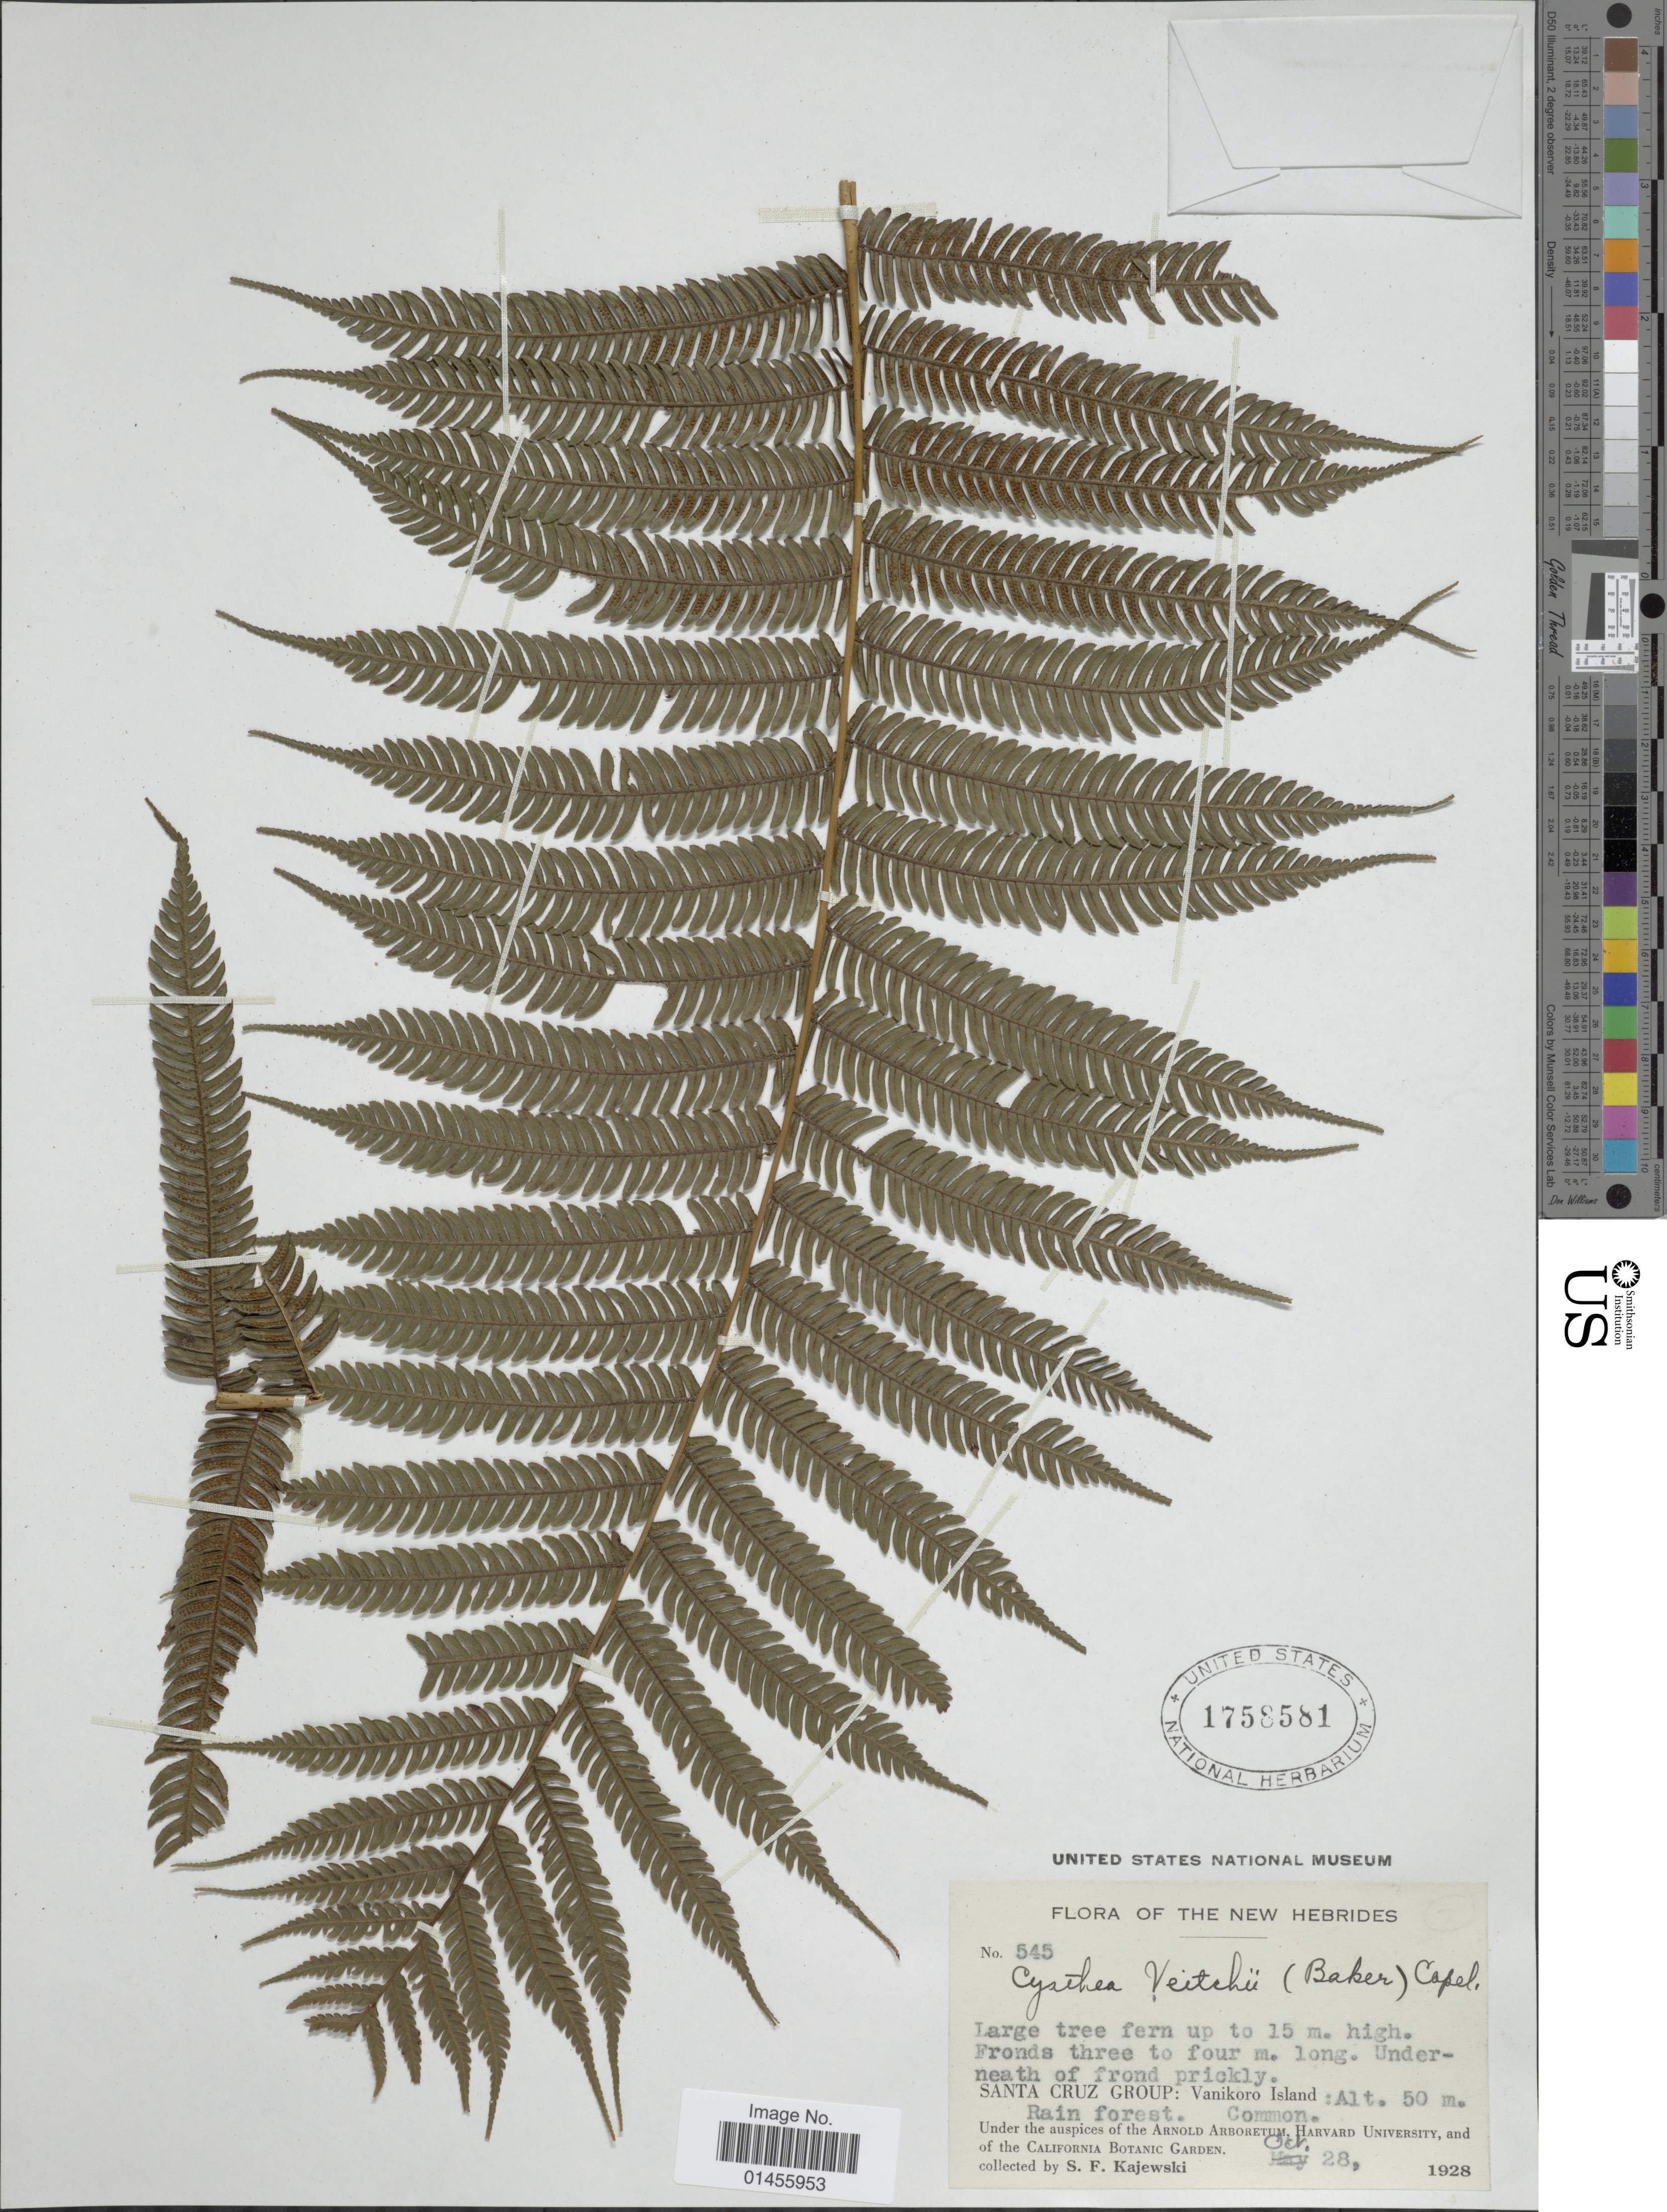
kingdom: Plantae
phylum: Tracheophyta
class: Polypodiopsida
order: Cyatheales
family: Cyatheaceae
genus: Alsophila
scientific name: Alsophila veitchii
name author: Baker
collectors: S. Kajewski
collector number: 545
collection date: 1928-10-28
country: Vanuatu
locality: The New Hebrides. Santa Cruz Group: Vanikoro Island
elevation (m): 50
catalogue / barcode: US 1758581